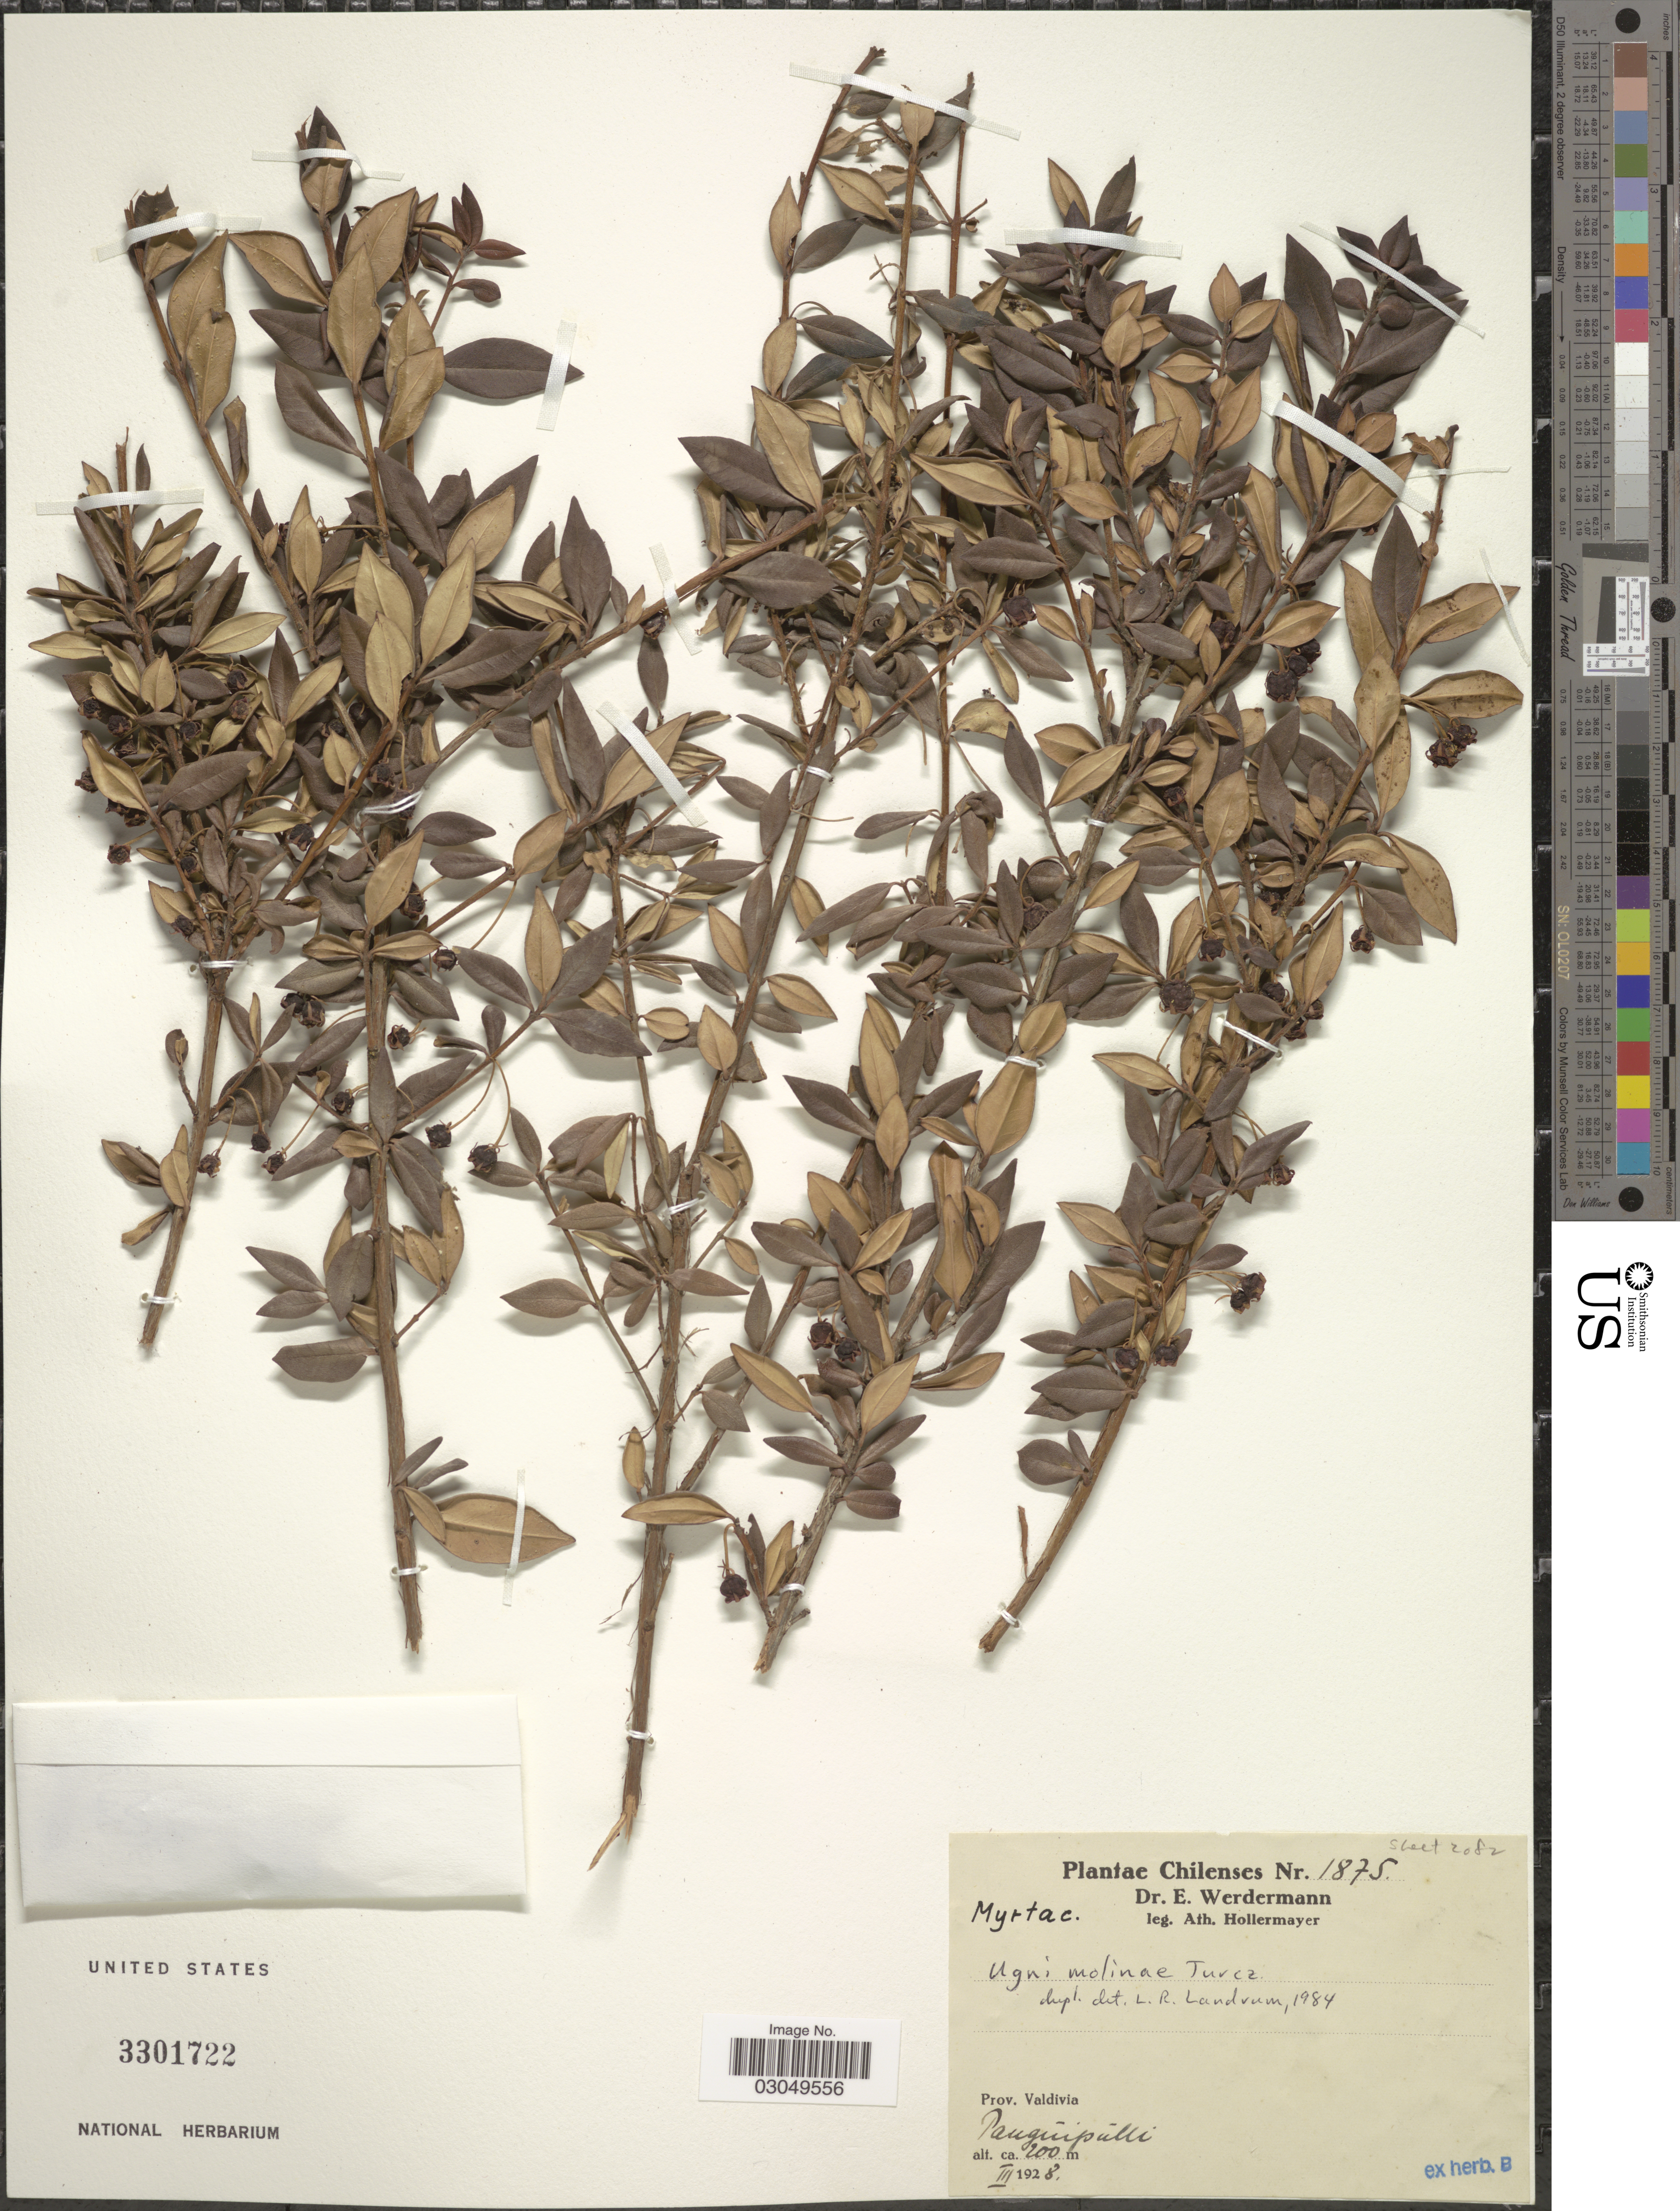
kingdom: Plantae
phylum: Tracheophyta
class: Magnoliopsida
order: Myrtales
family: Myrtaceae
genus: Ugni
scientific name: Ugni molinae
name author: Turcz.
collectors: A. Hollermayer & E. Werdermann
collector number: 1875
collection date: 1928-03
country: Chile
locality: Prov. Valdivia. Panguipulli.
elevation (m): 200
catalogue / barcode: US 3301722